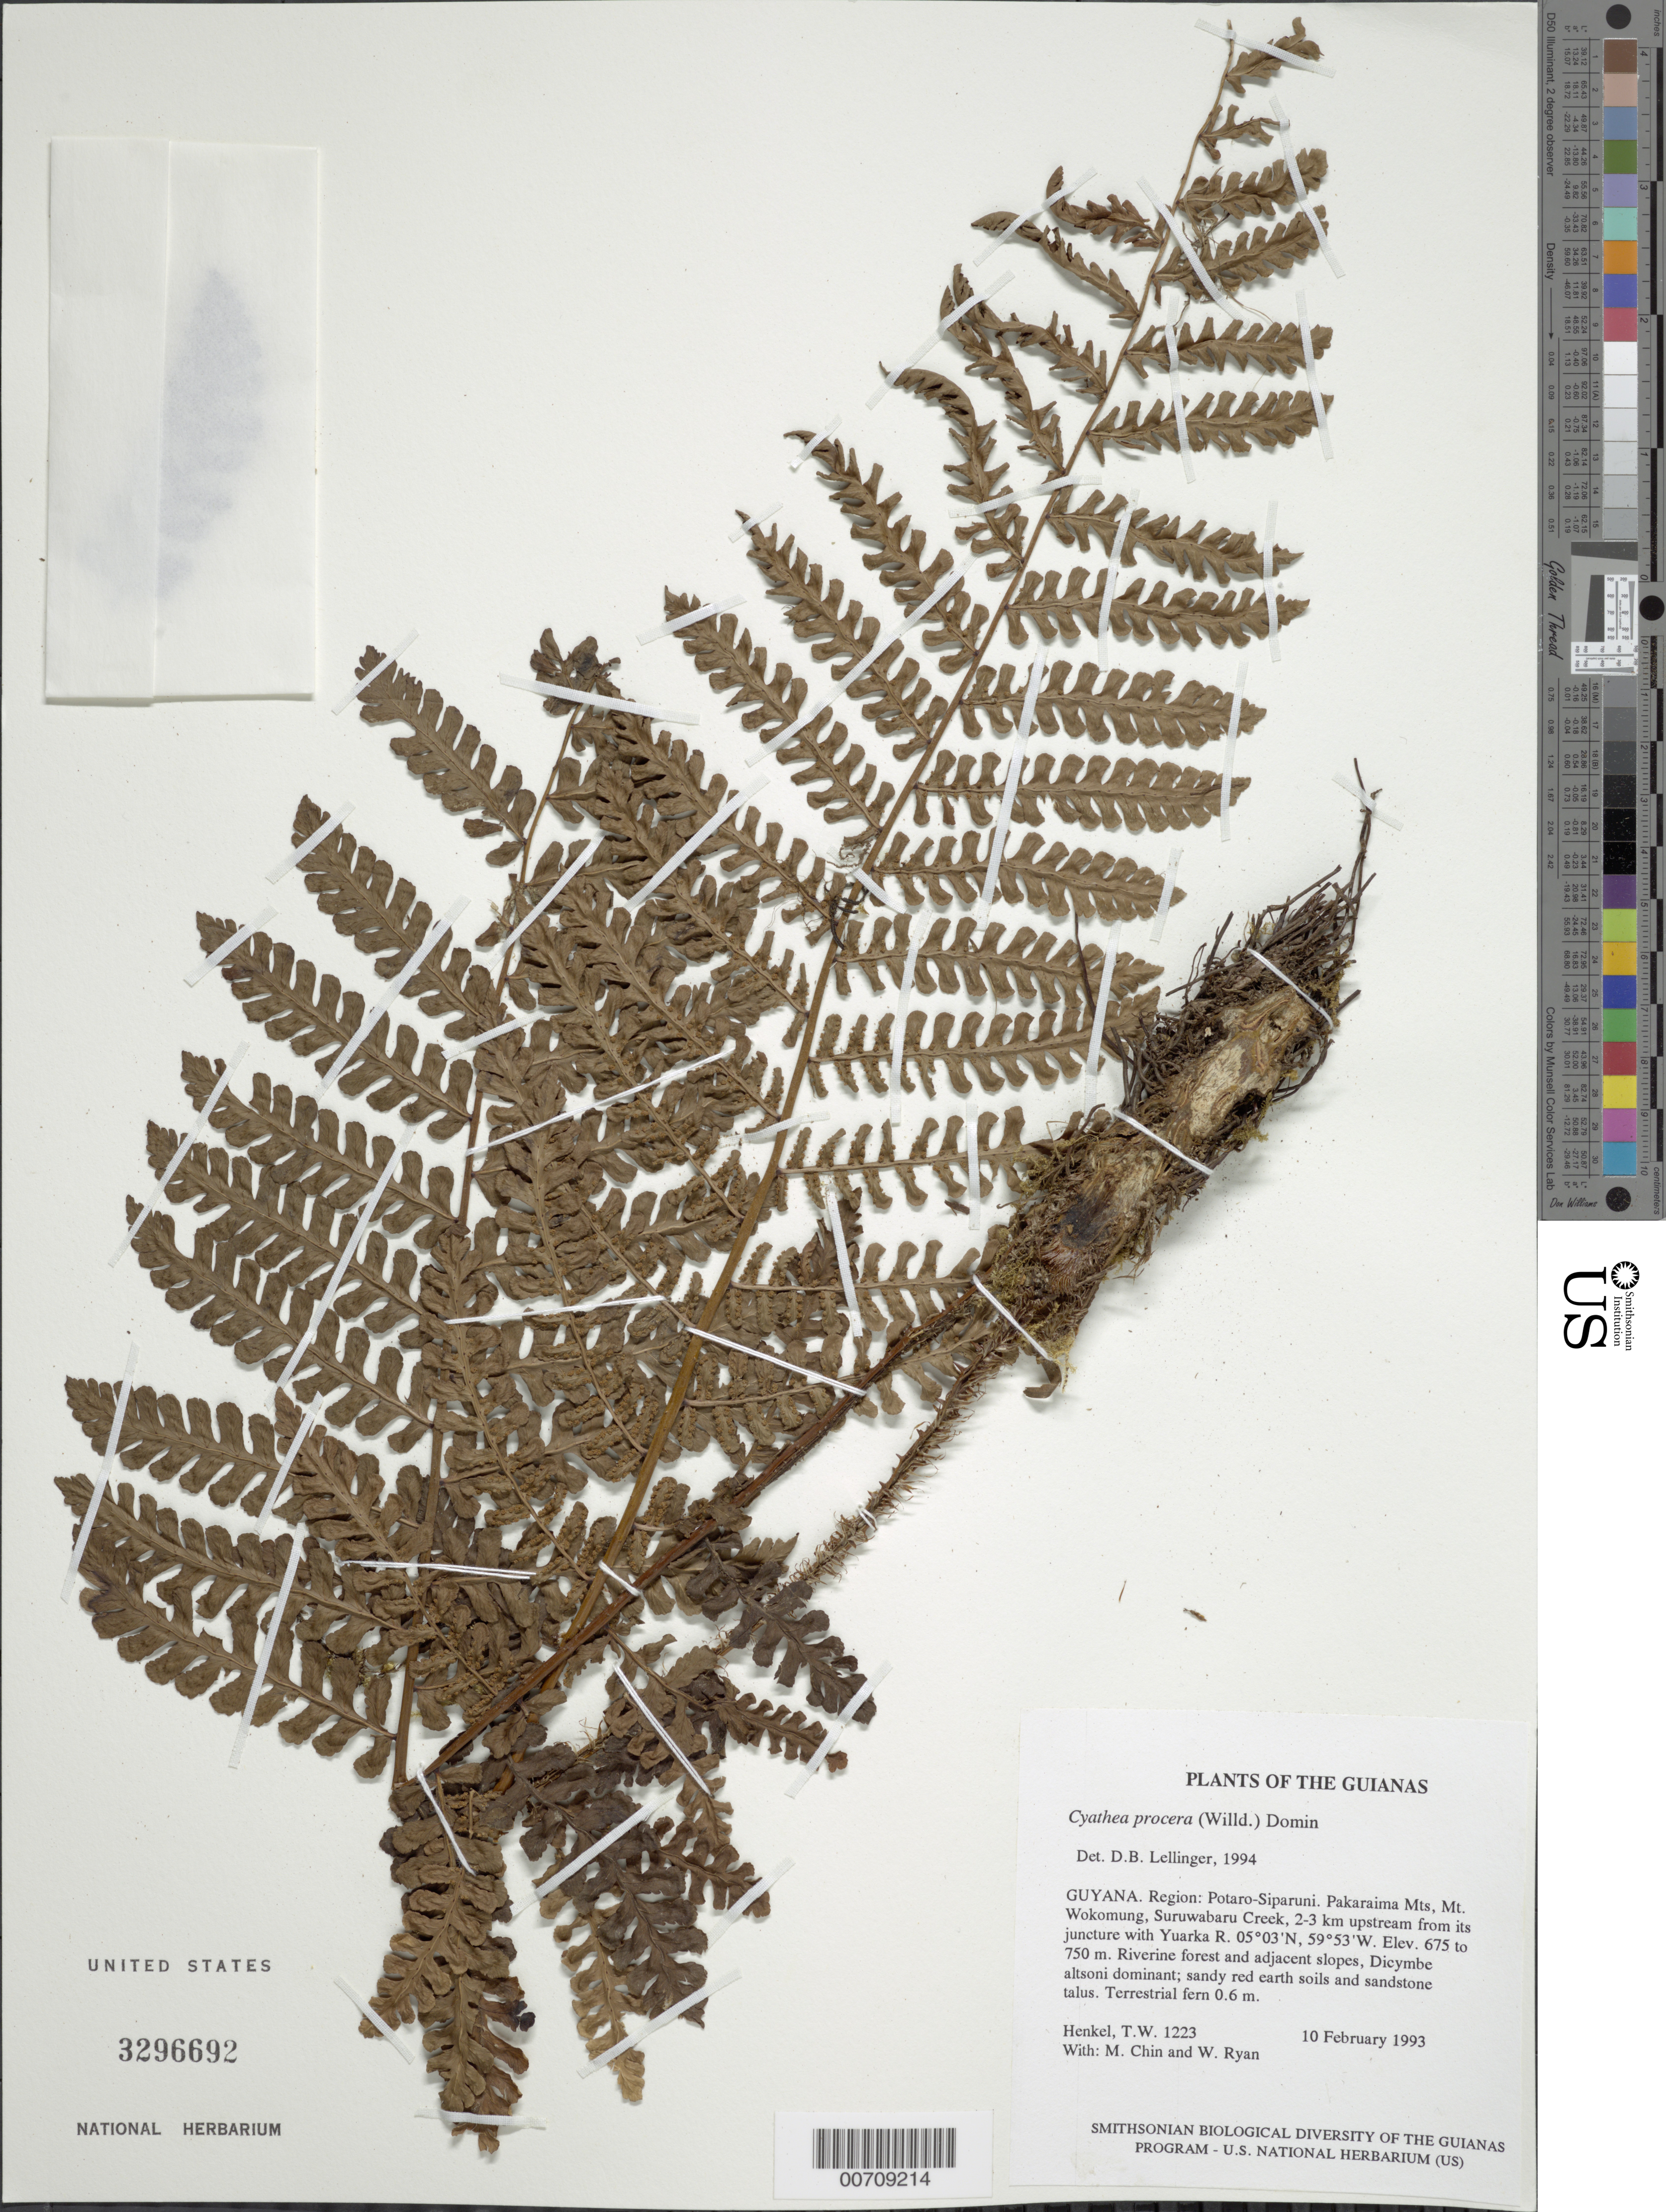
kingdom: Plantae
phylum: Tracheophyta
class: Polypodiopsida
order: Cyatheales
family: Cyatheaceae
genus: Cyathea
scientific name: Cyathea pungens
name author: (Willd.) Domin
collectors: T. Henkel, M. Chin & W. Ryan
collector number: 1223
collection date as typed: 10 February 1993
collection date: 1993-02-10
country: Guyana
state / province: Potaro-Siparuni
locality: Pakaraima Mts, Mt. Wokomung, Suruwabaru Creek, 2-3 km upstream from juncture with Yuarka R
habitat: Riverine forest and adjacent slopes, Dicymbe altsoni dominant; sandy red earth soils and sandstone talus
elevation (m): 675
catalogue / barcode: US 3296692